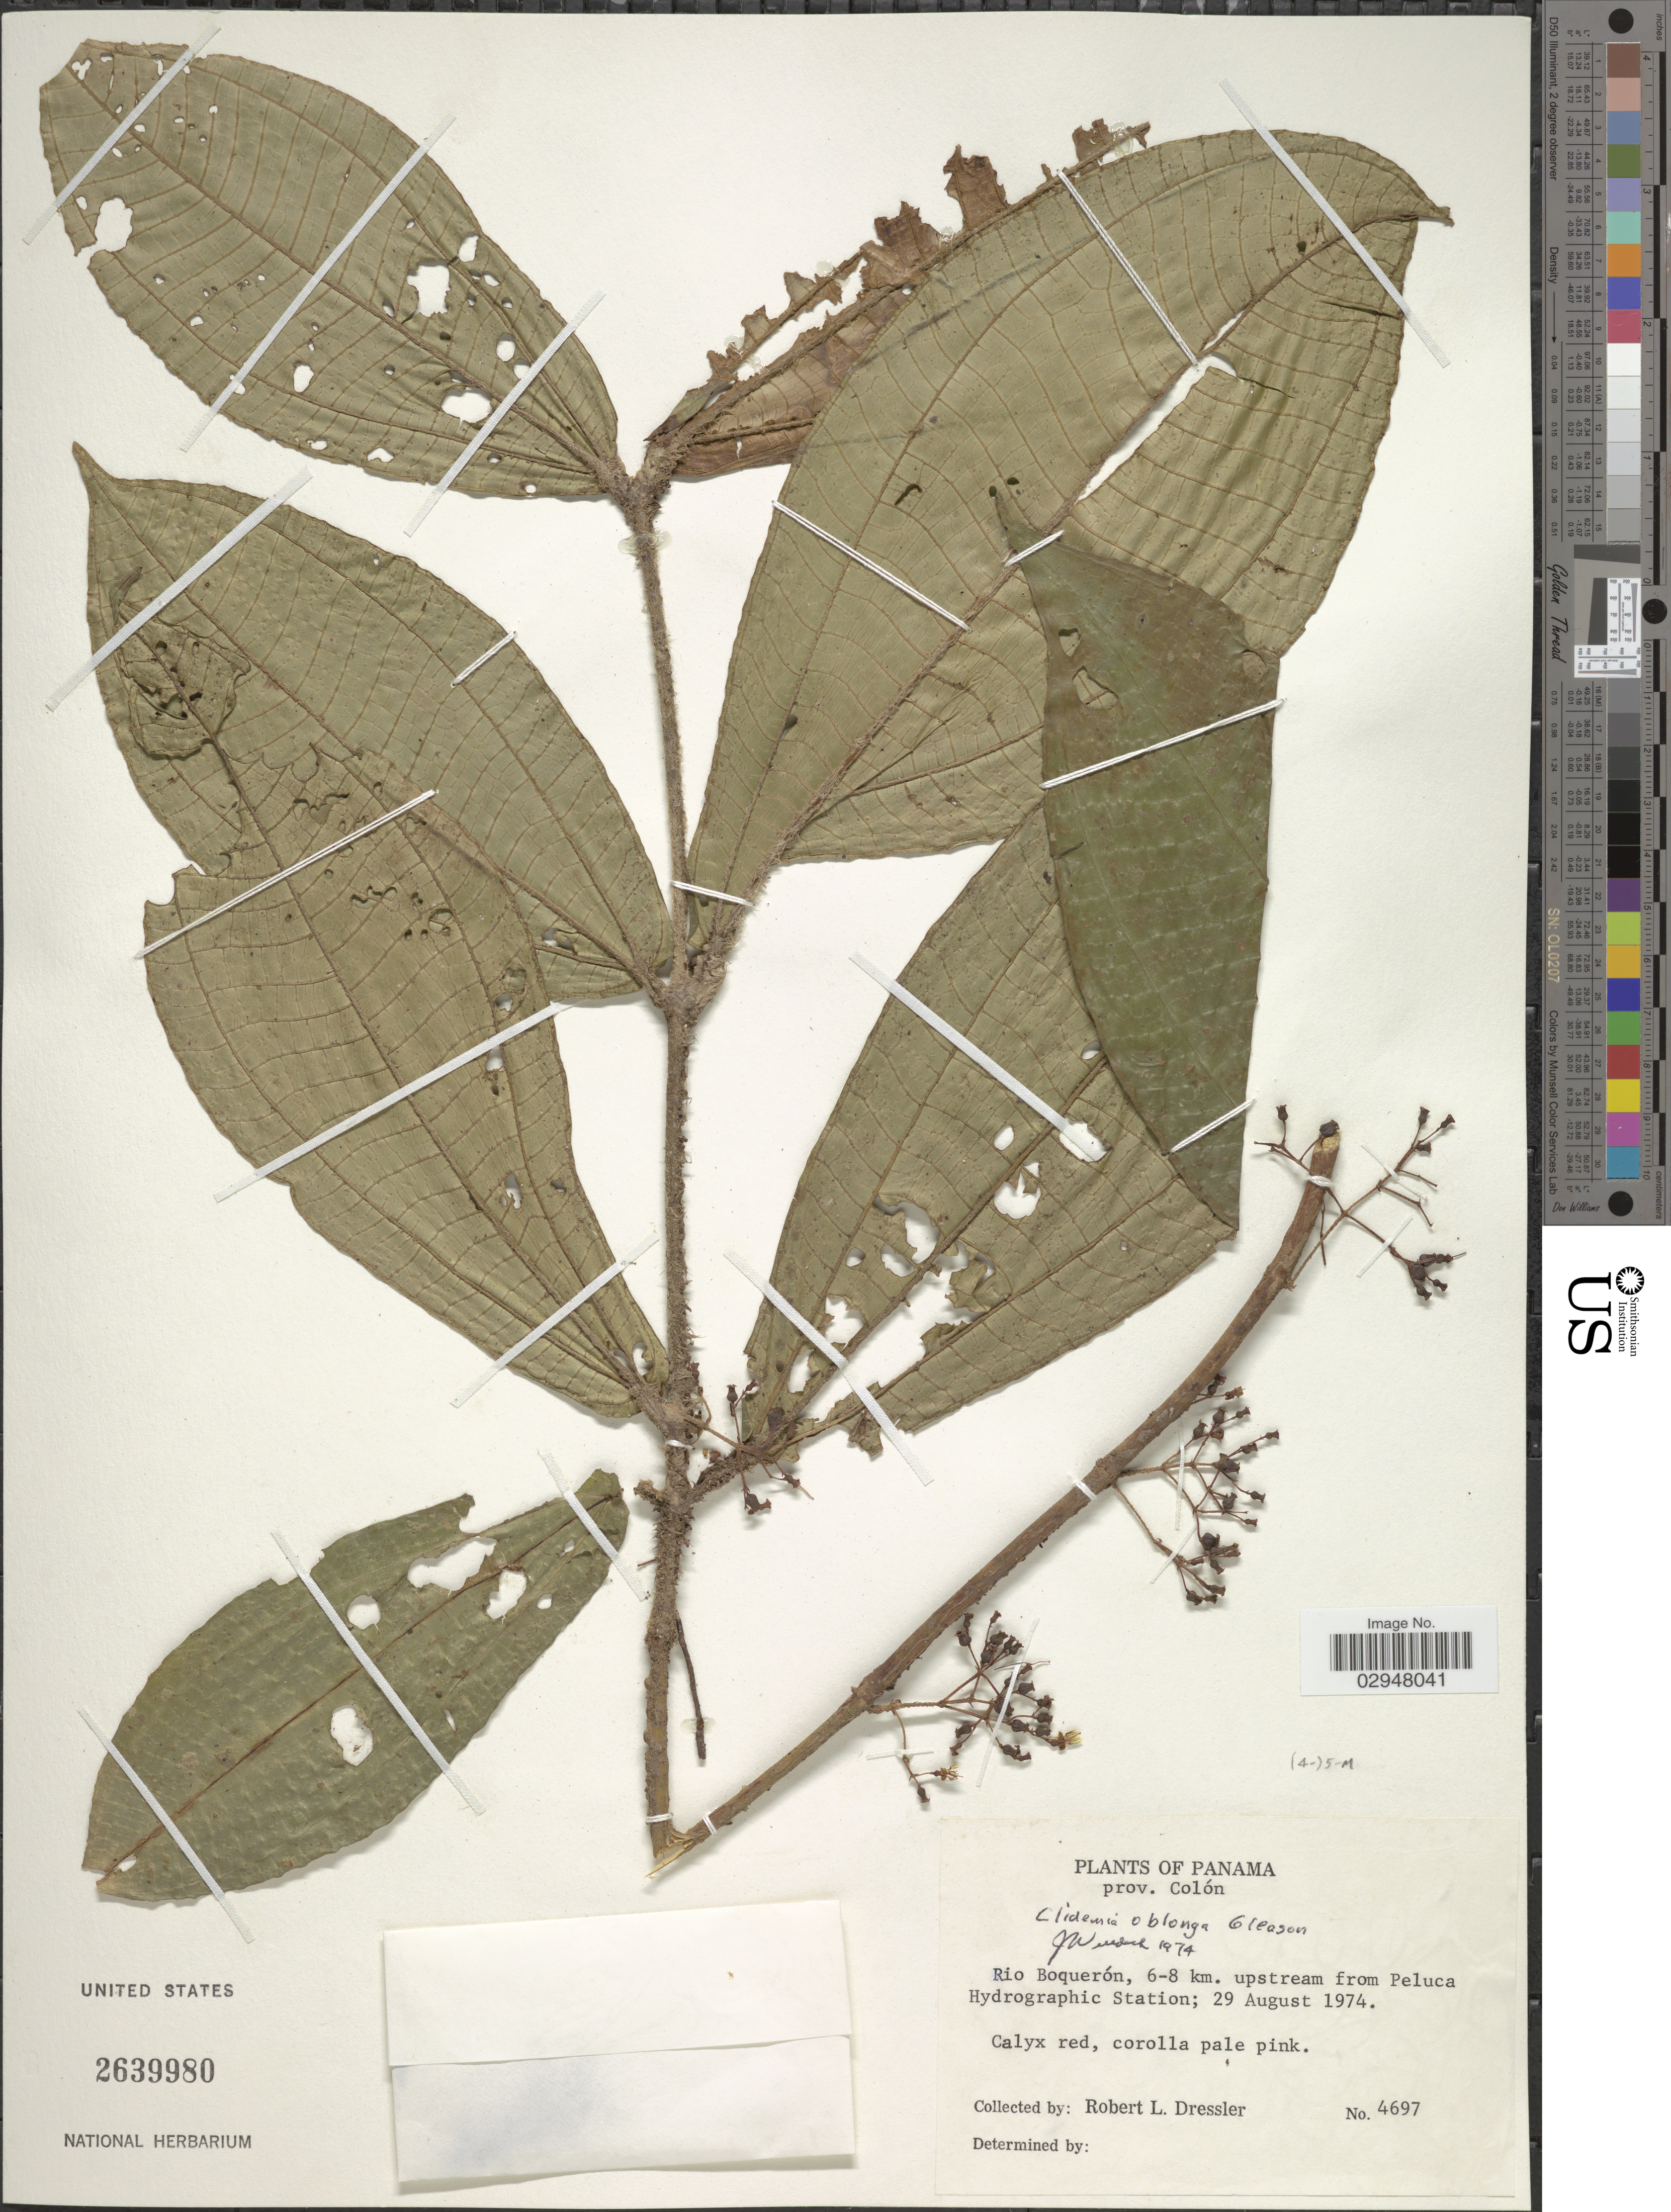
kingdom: Plantae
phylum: Tracheophyta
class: Magnoliopsida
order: Myrtales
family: Melastomataceae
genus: Clidemia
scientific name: Clidemia oblonga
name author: Gleason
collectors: R. Dressler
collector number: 4697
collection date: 1974-08-29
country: Panama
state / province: Colón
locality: Rio Boquerón, 6-8 km. upstream from Peluca Hydrographic Station.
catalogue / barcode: US 2639980